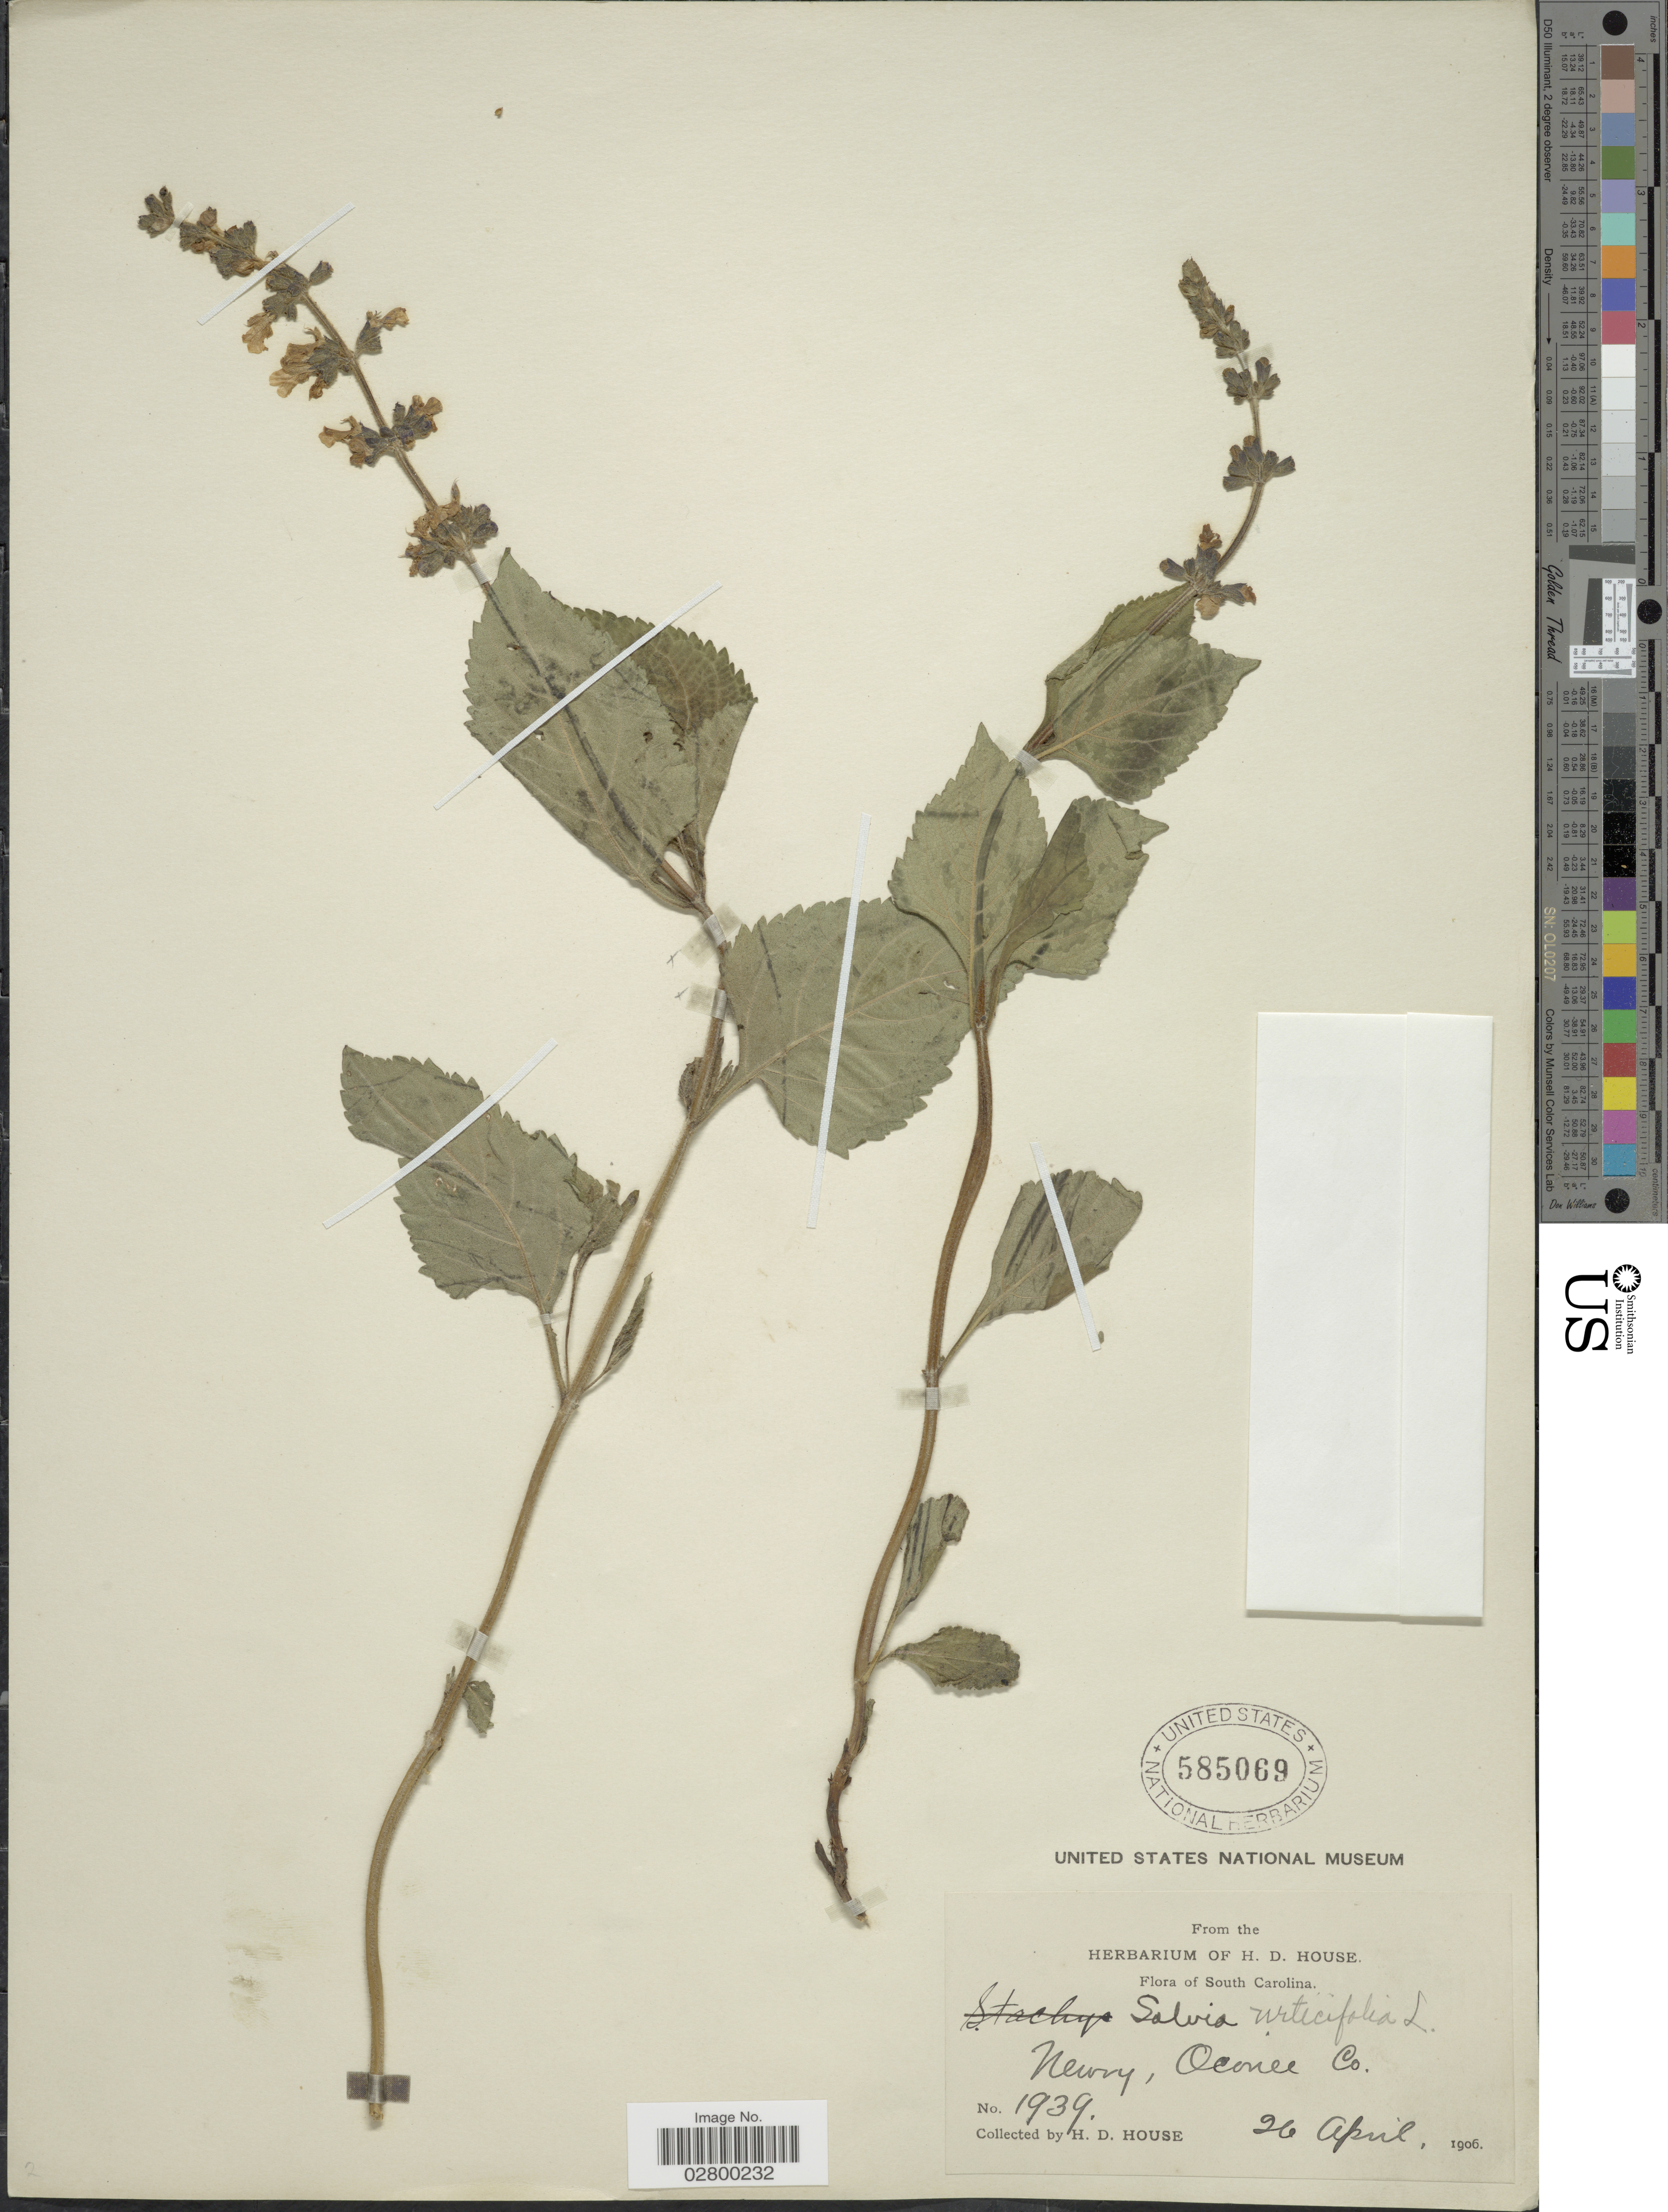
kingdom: Plantae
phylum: Tracheophyta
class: Magnoliopsida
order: Lamiales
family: Lamiaceae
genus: Salvia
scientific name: Salvia urticifolia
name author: L.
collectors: H. D. House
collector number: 1939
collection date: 1906-04-26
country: United States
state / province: South Carolina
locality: Newry, Oconee Co.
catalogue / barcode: US 585069